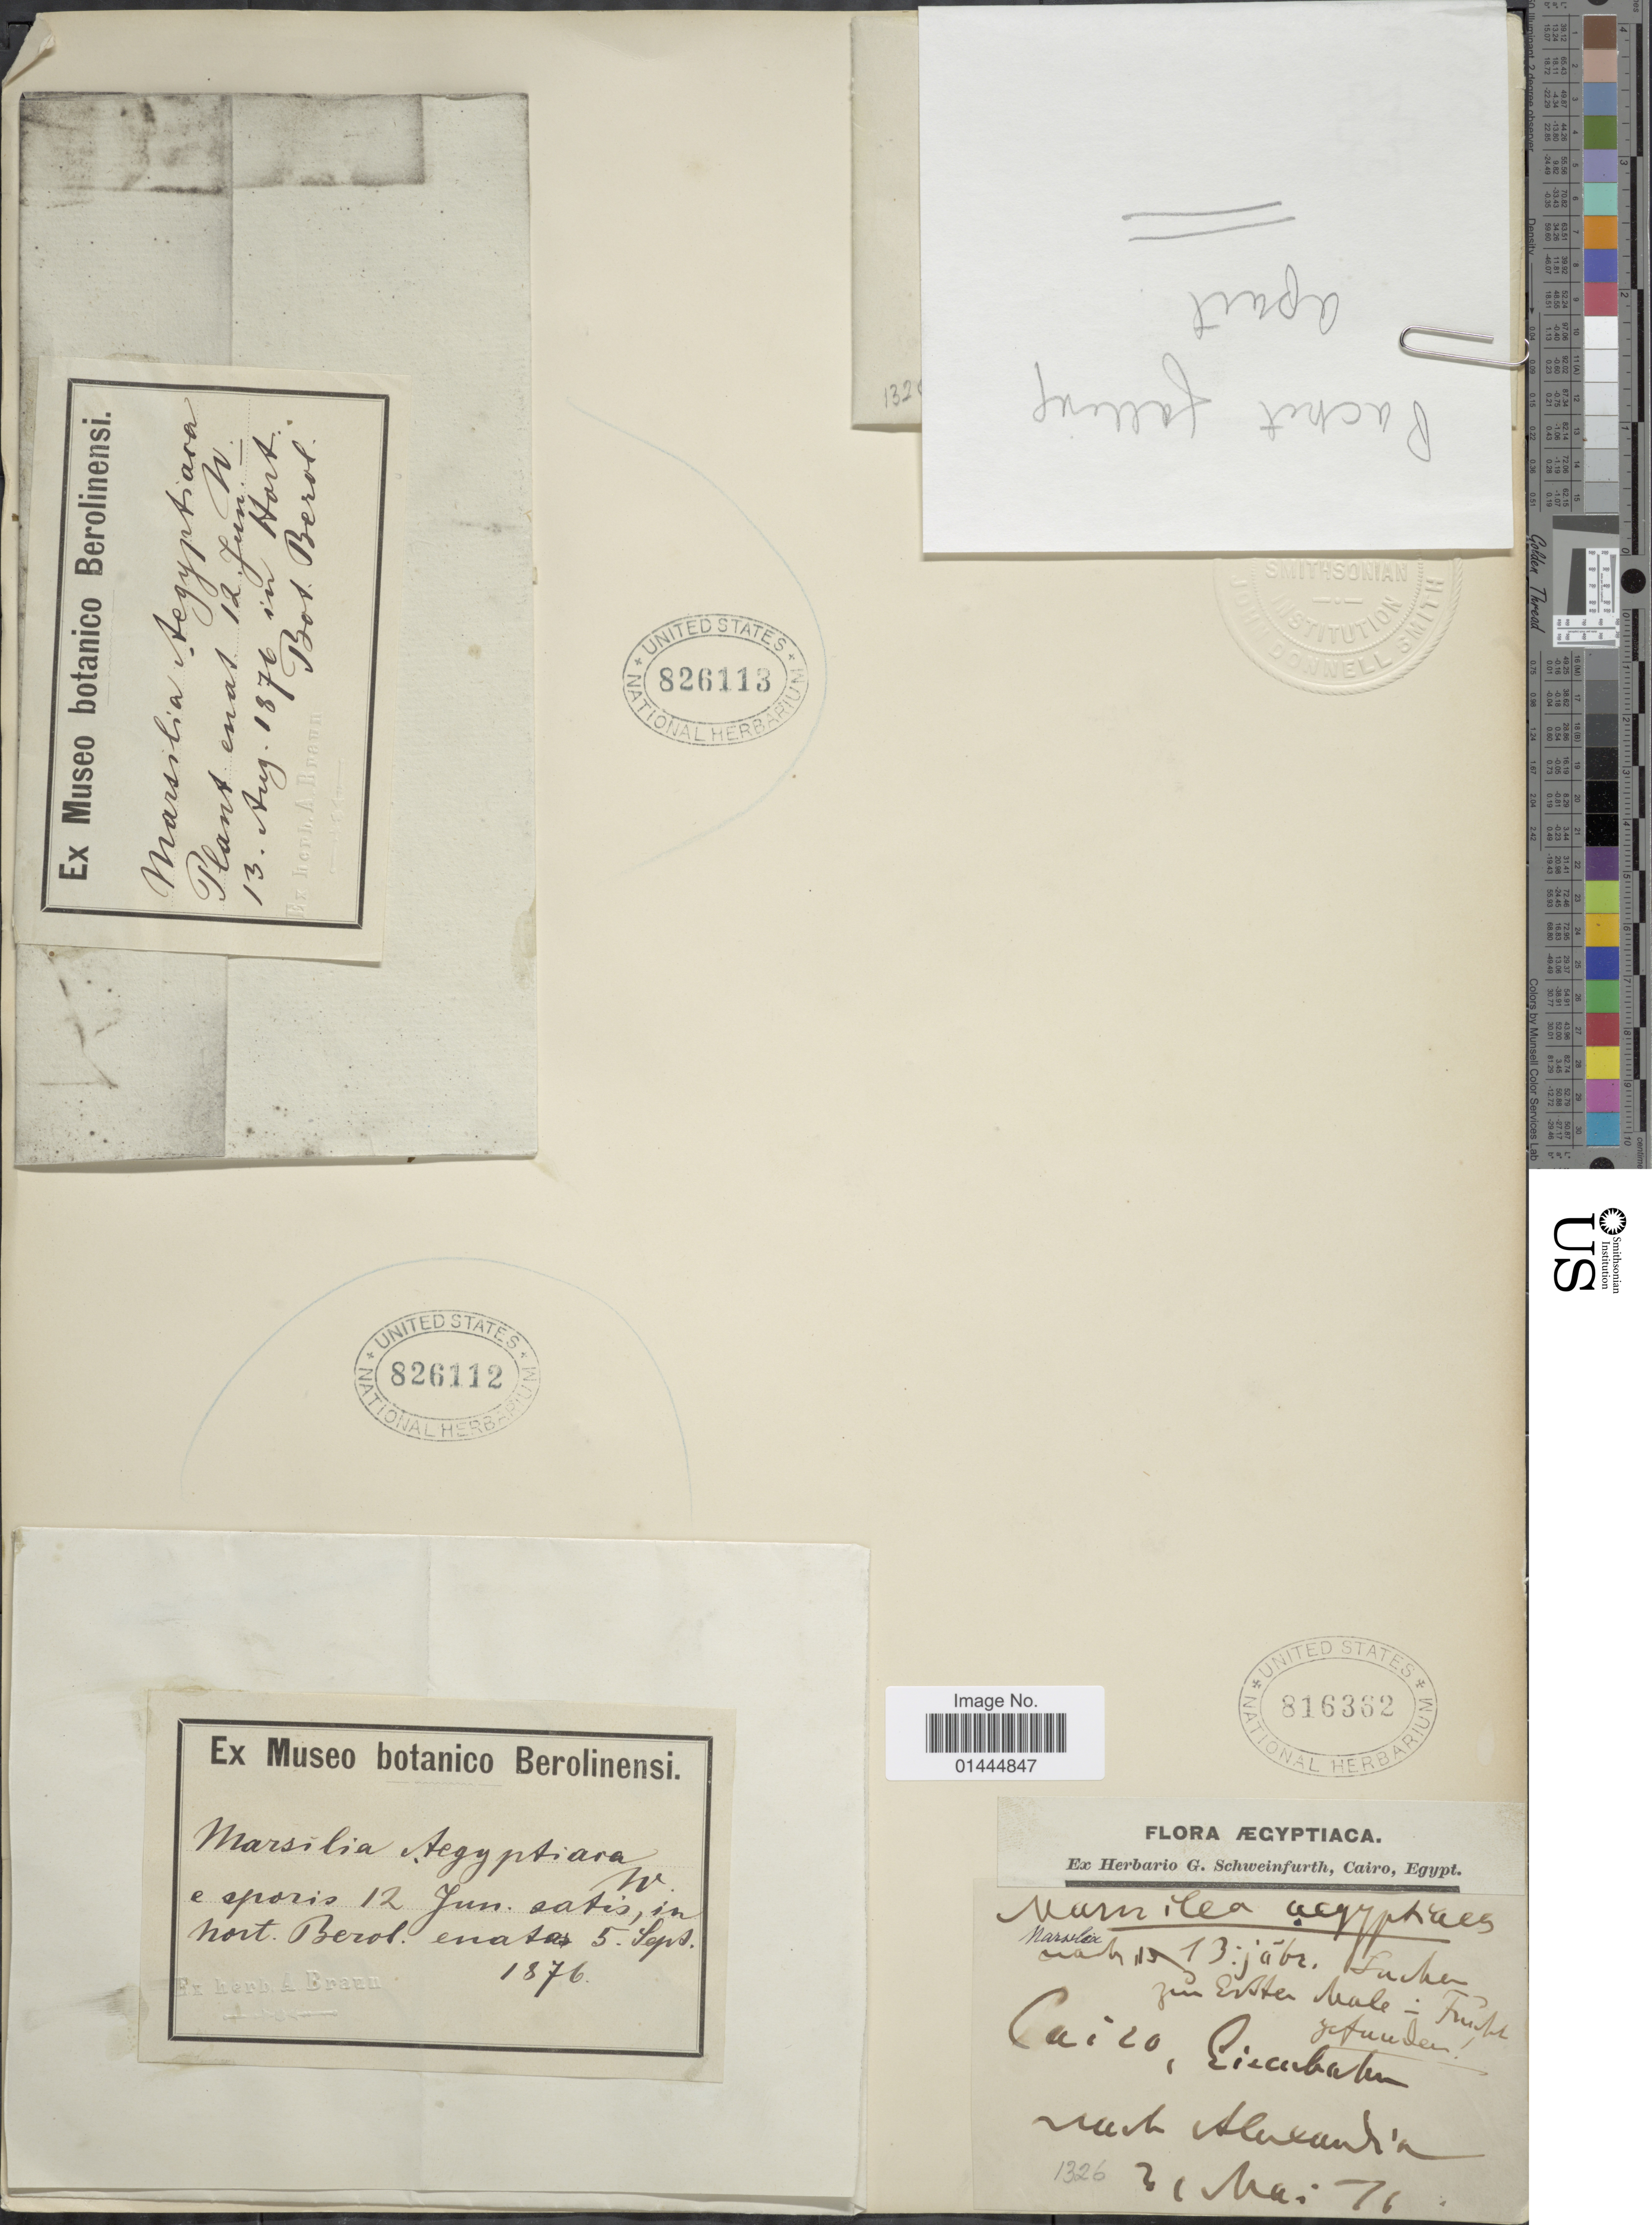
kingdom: Plantae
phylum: Tracheophyta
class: Polypodiopsida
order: Salviniales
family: Marsileaceae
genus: Marsilea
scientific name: Marsilea aegyptiaca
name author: Willd.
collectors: ex herb. A. Braun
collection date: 1876-06-12/1876-09-05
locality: In hort. Berol.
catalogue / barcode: US 826112-2